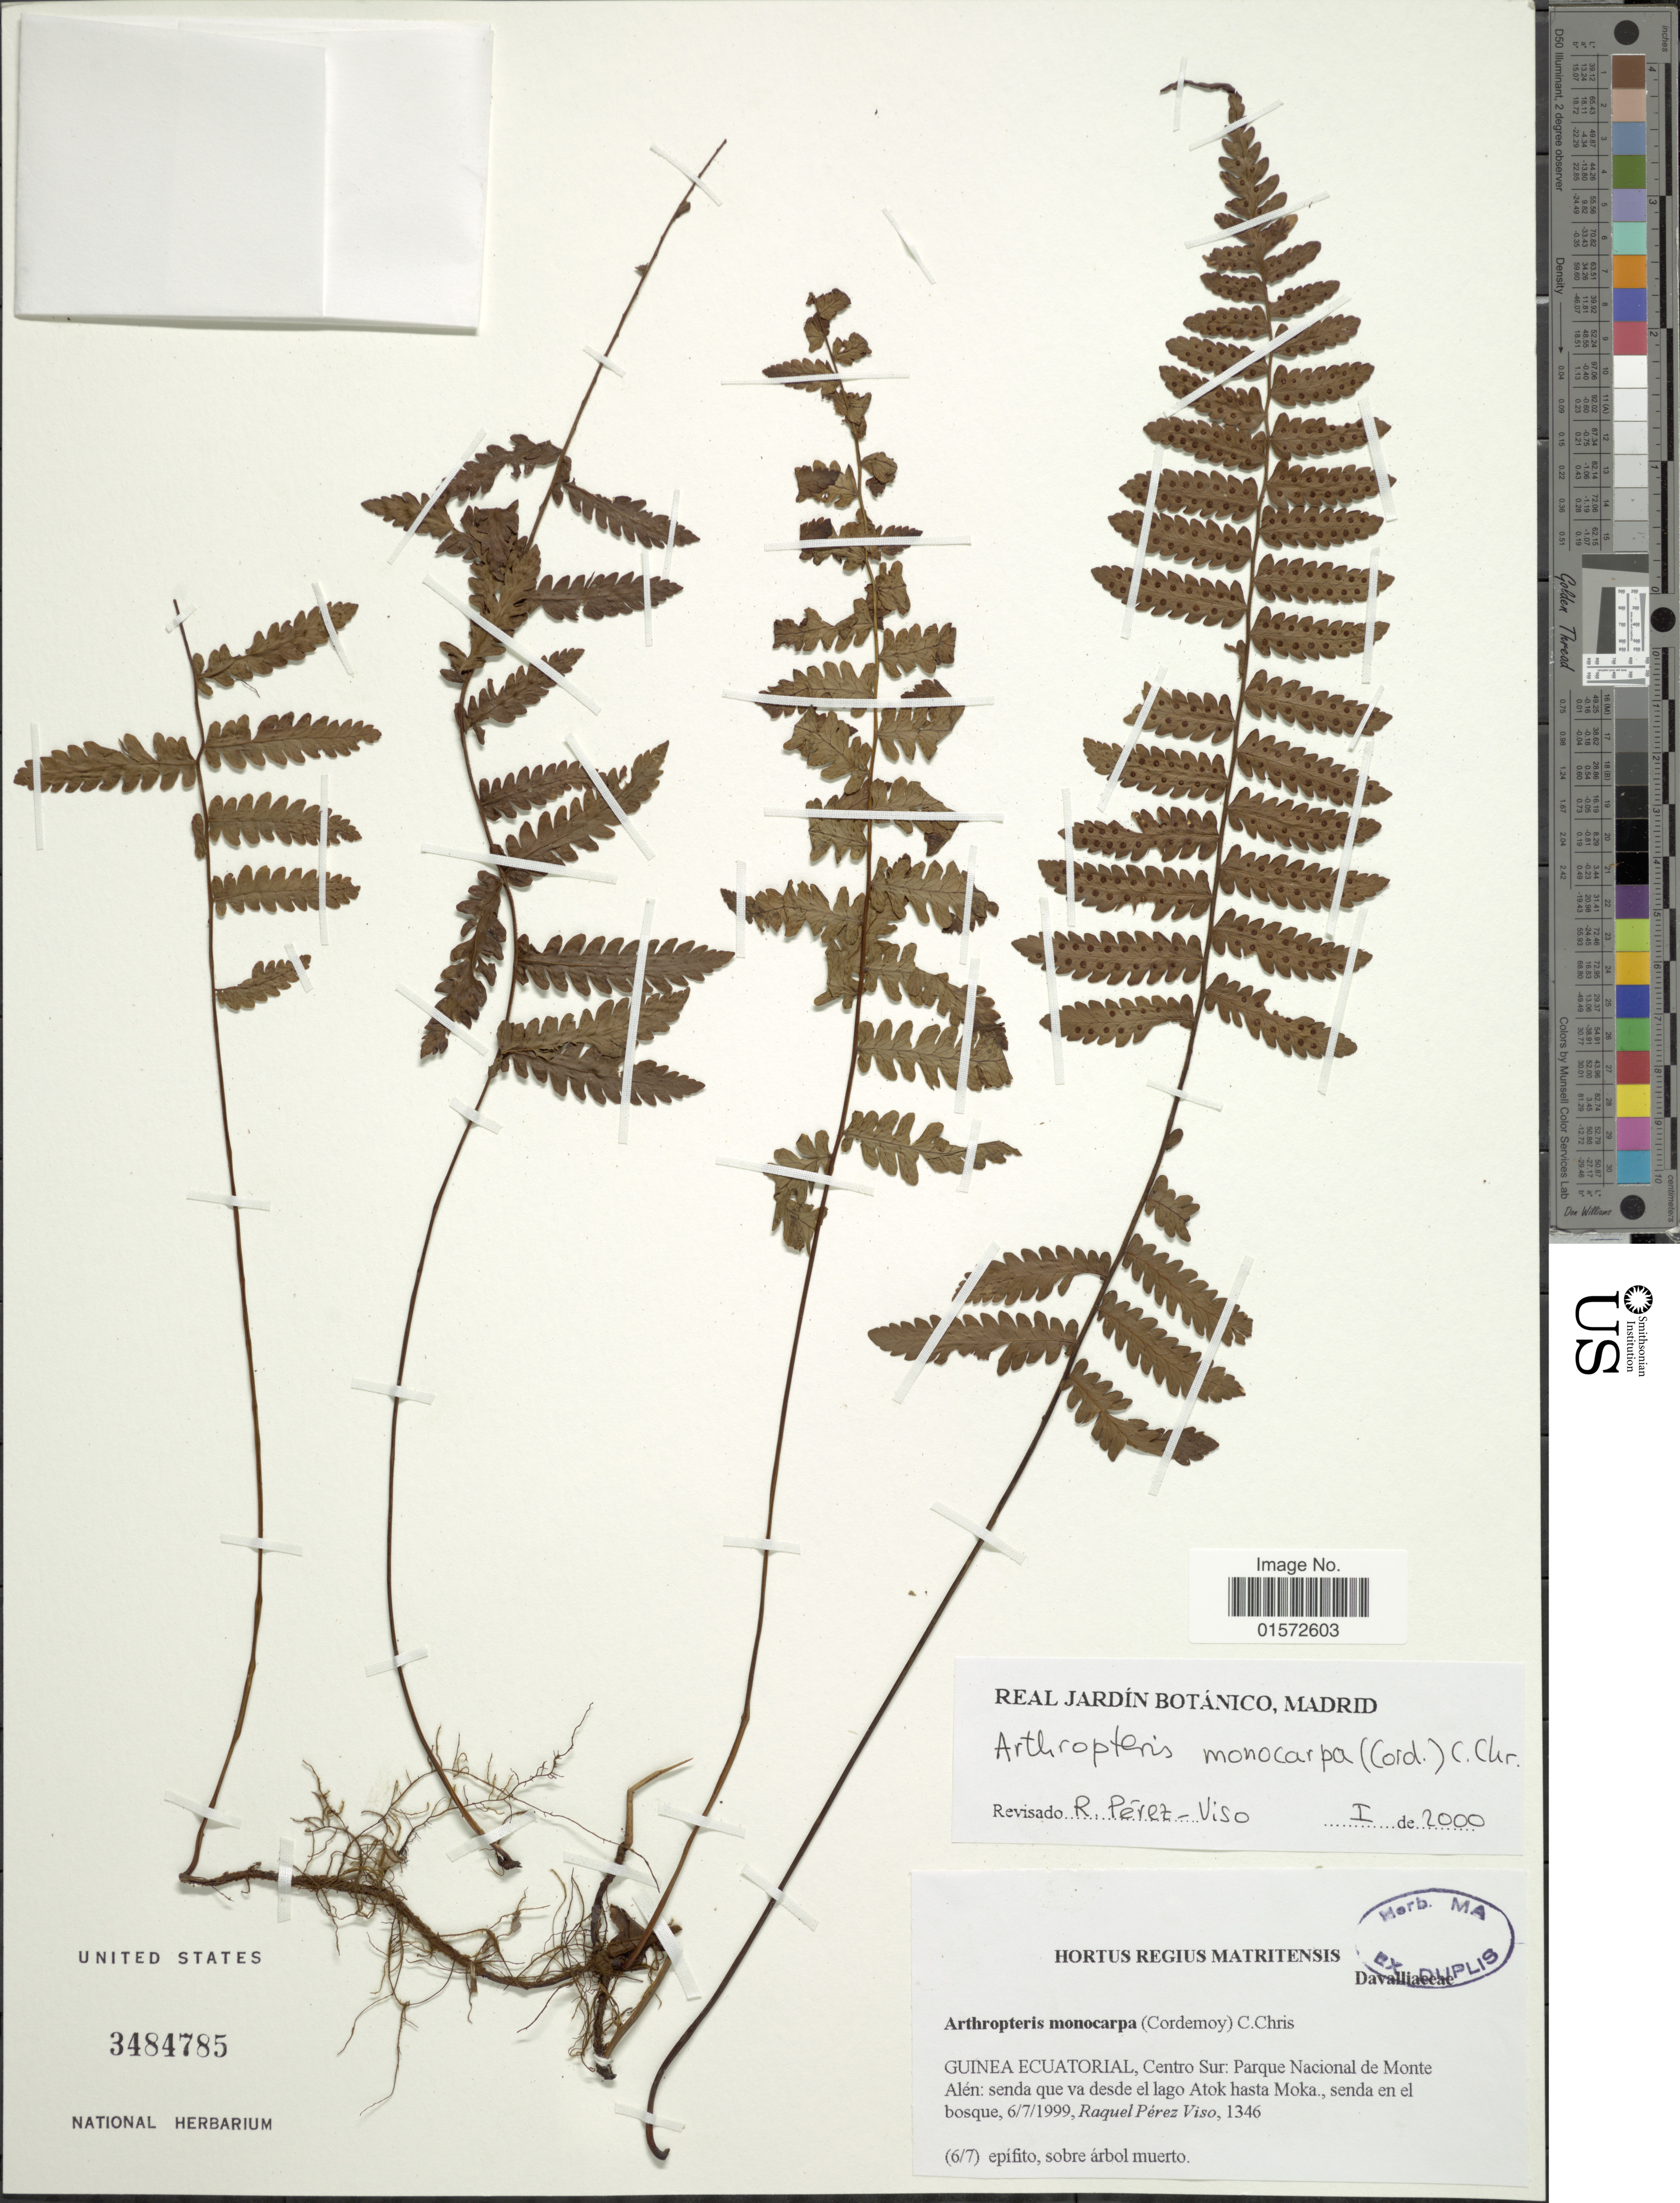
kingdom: Plantae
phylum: Tracheophyta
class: Polypodiopsida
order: Polypodiales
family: Tectariaceae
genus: Arthropteris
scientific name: Arthropteris monocarpa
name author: (Cordem.) C. Chr.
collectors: R. Perez Viso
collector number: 1346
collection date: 1999-07-06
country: Equatorial Guinea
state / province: Centro Sur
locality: Centro Sur: Parque Nacional de MOnte Alen: senda que va desde el lago Atok Hasta Moka, senda em el bosque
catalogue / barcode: US 3484785